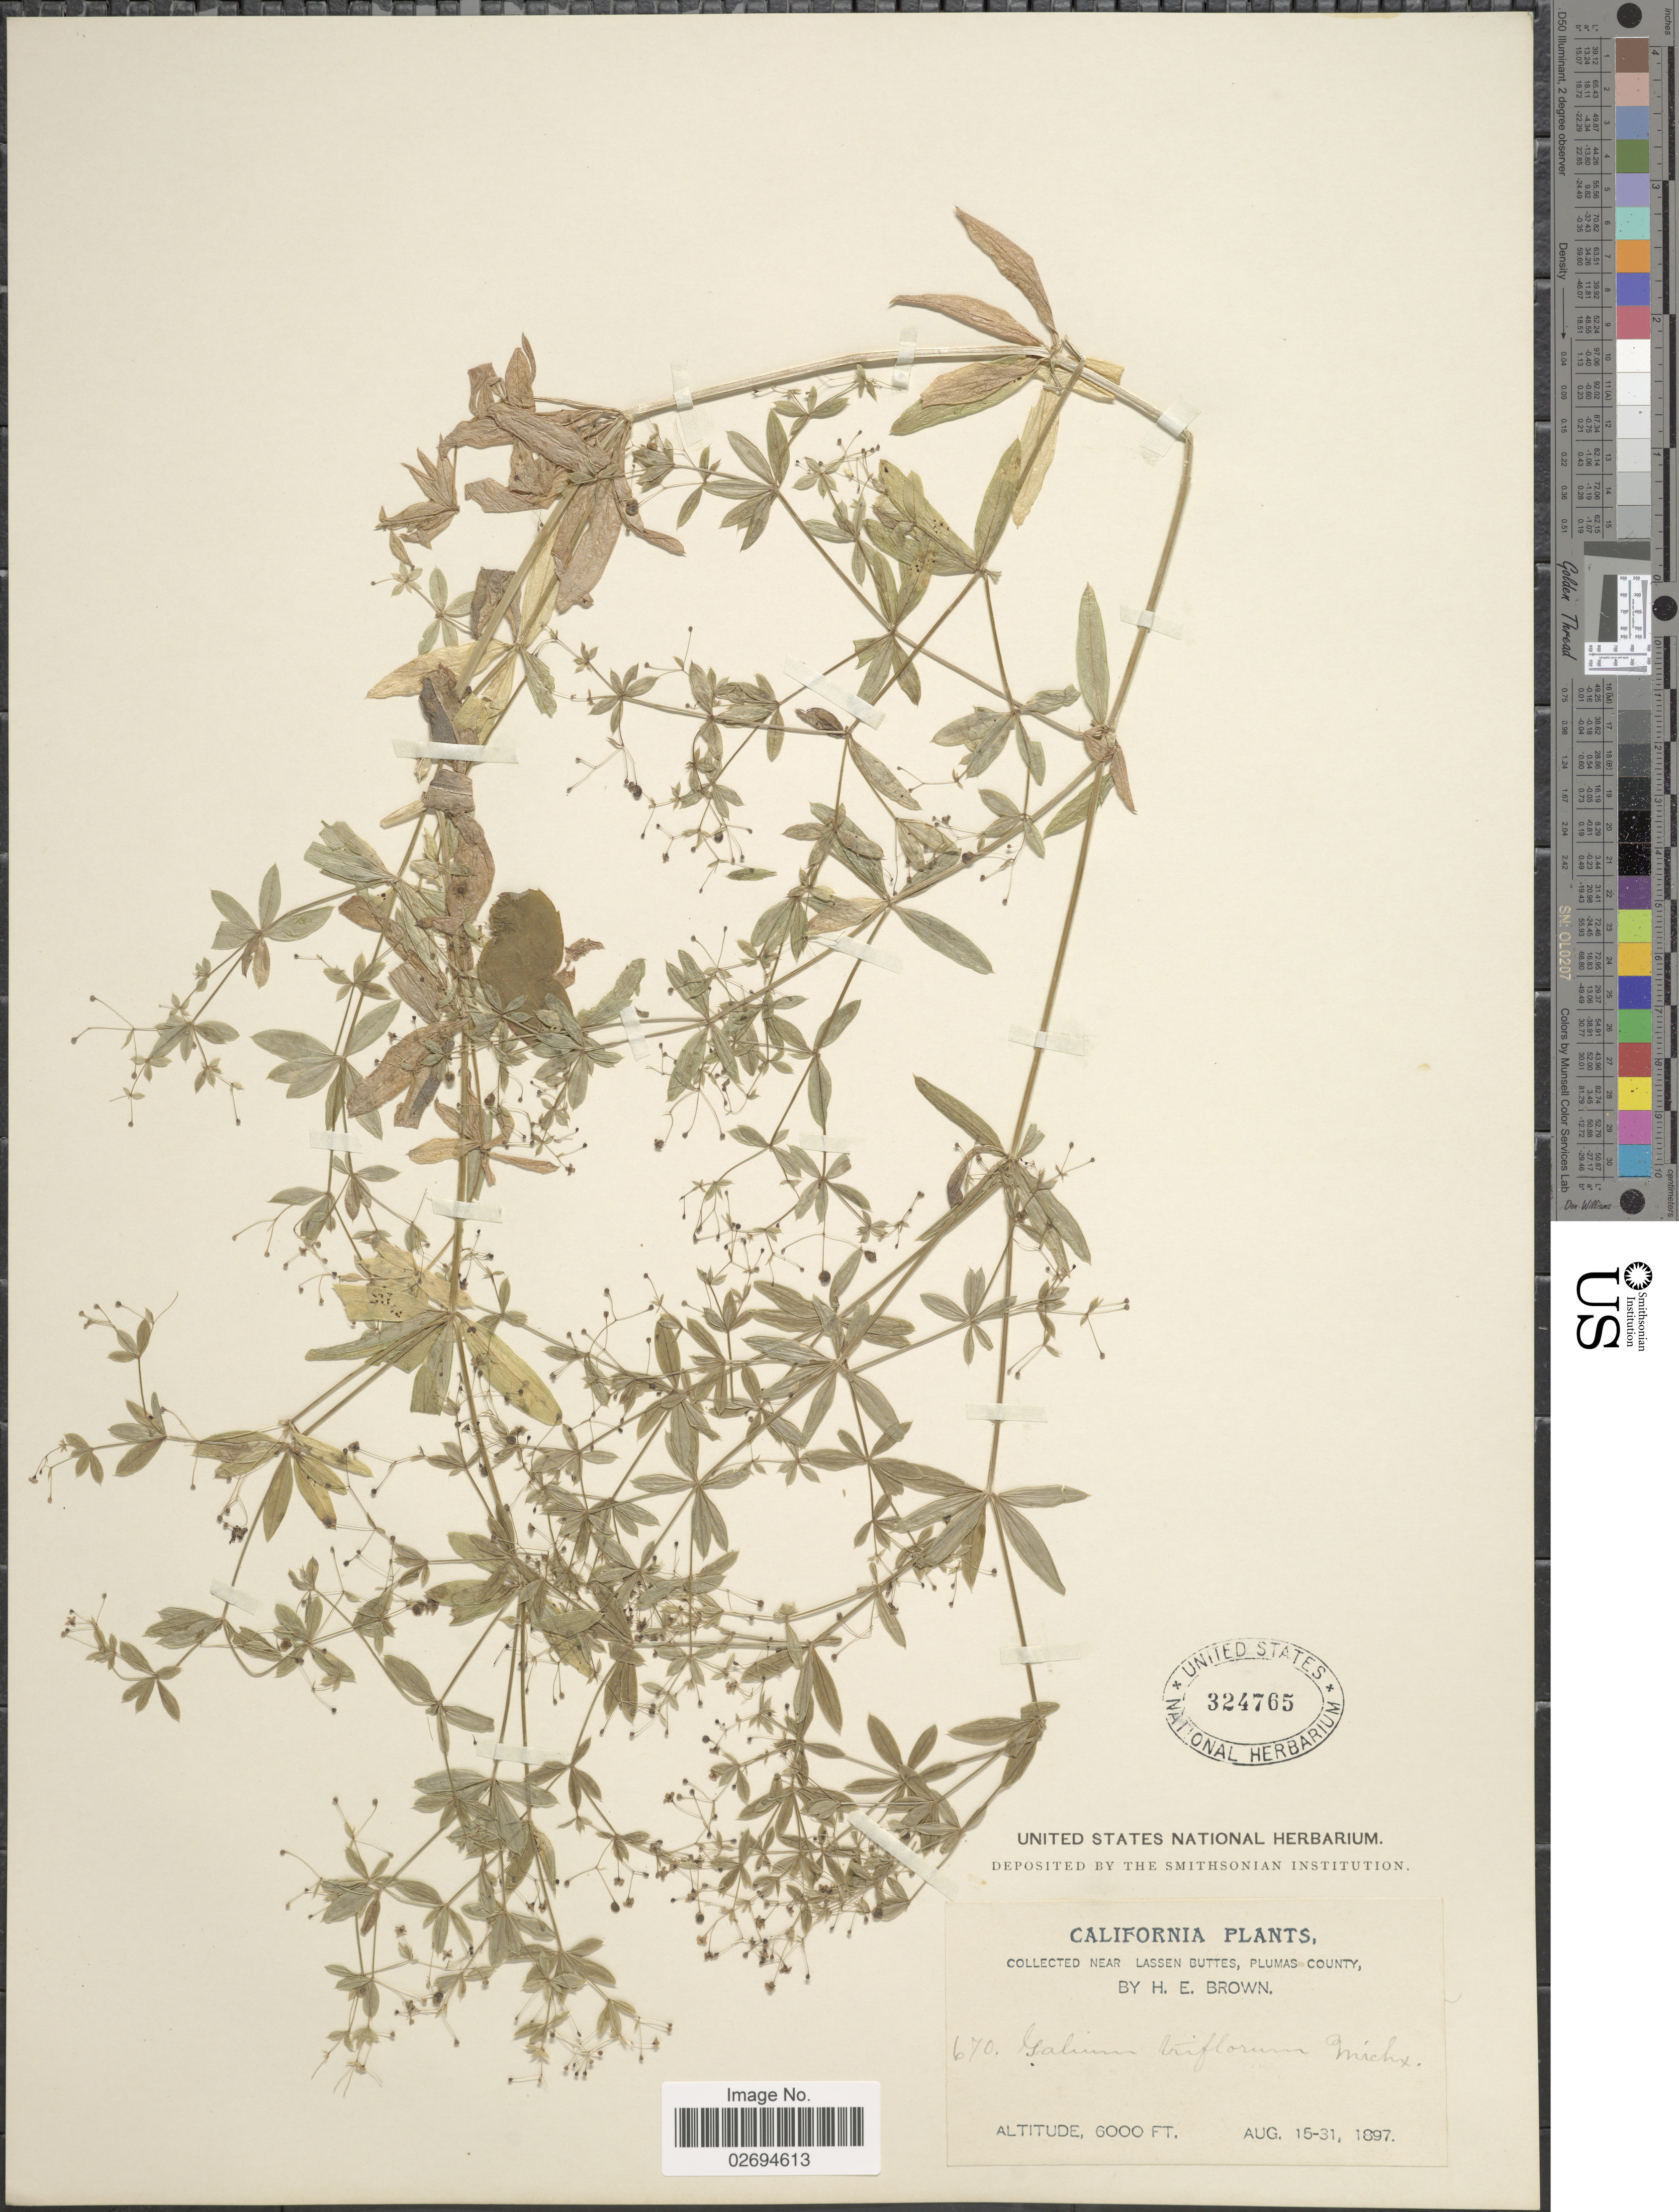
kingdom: Plantae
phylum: Tracheophyta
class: Magnoliopsida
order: Gentianales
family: Rubiaceae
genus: Galium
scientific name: Galium triflorum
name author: Michx.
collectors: H. E. Brown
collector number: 670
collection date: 1897-08-15/1897-08-31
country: United States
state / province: California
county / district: Plumas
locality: Near Lassen Buttes, Plumas County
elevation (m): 1829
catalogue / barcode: US 324765